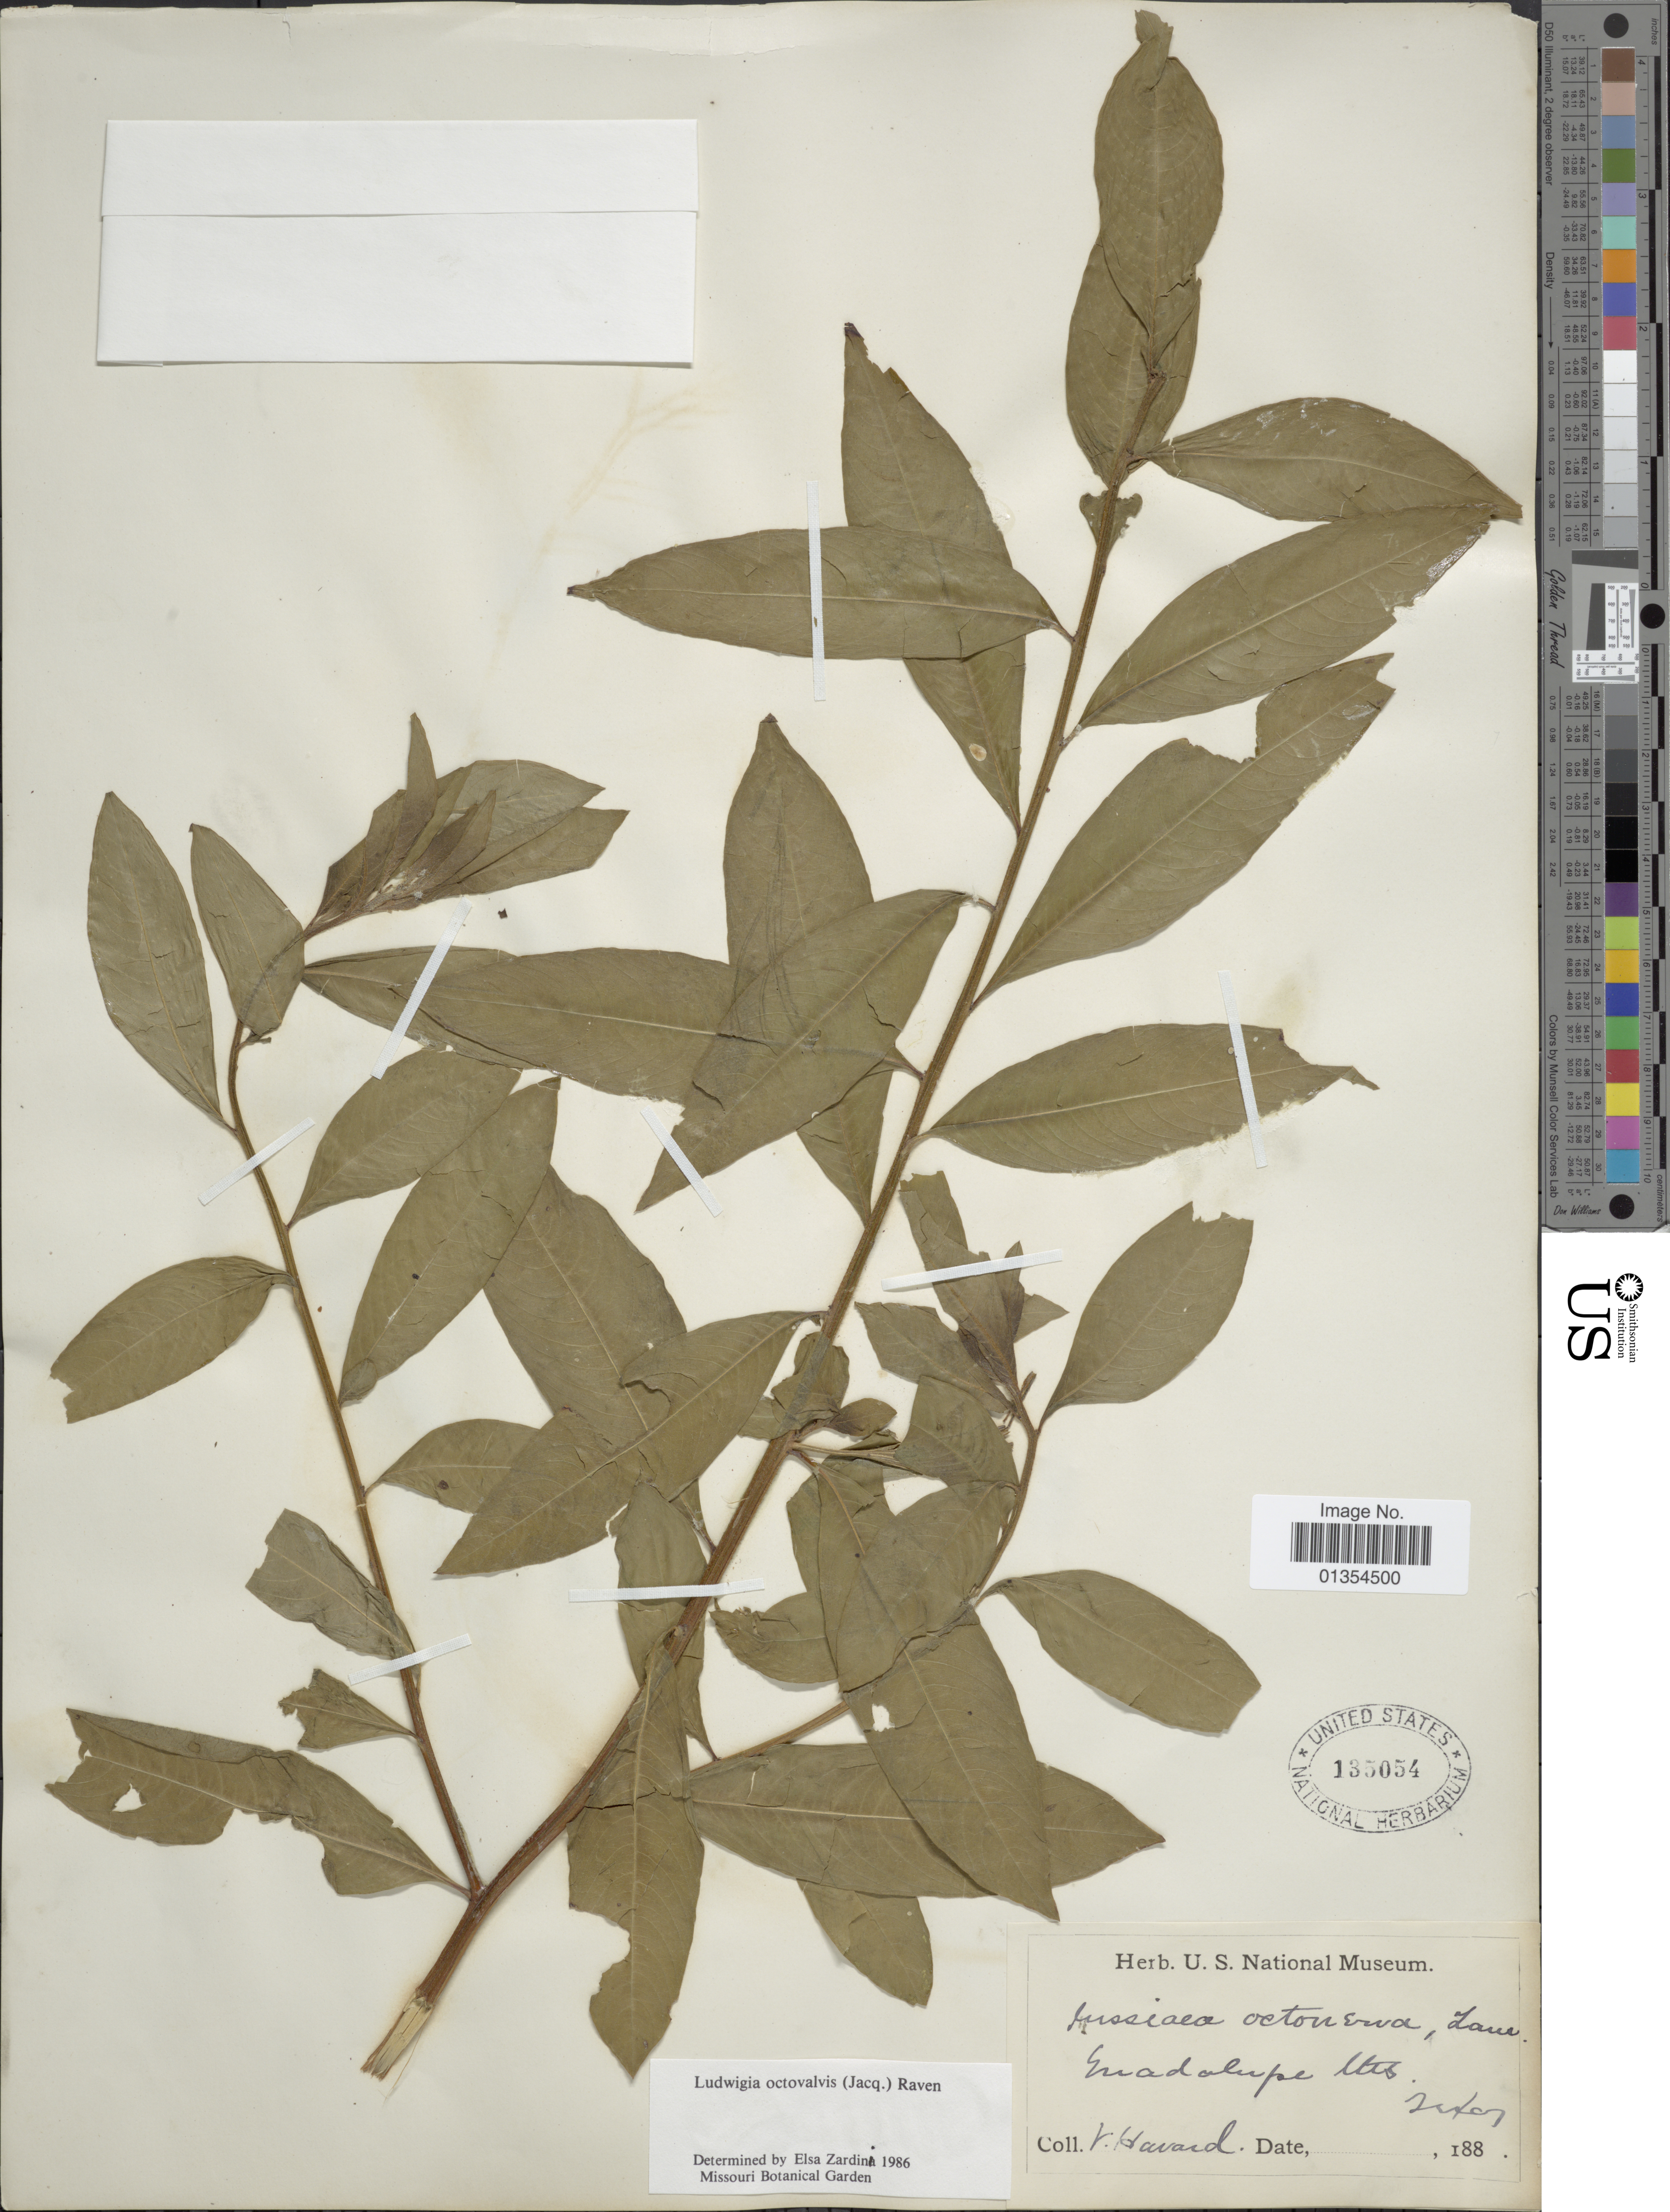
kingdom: Plantae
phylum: Tracheophyta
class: Magnoliopsida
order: Myrtales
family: Onagraceae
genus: Ludwigia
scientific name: Ludwigia octovalvis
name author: (Jacq.) P.H. Raven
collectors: V. Havard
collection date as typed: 188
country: United States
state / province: Texas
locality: Guadalupe Mts.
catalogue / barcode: US 135054